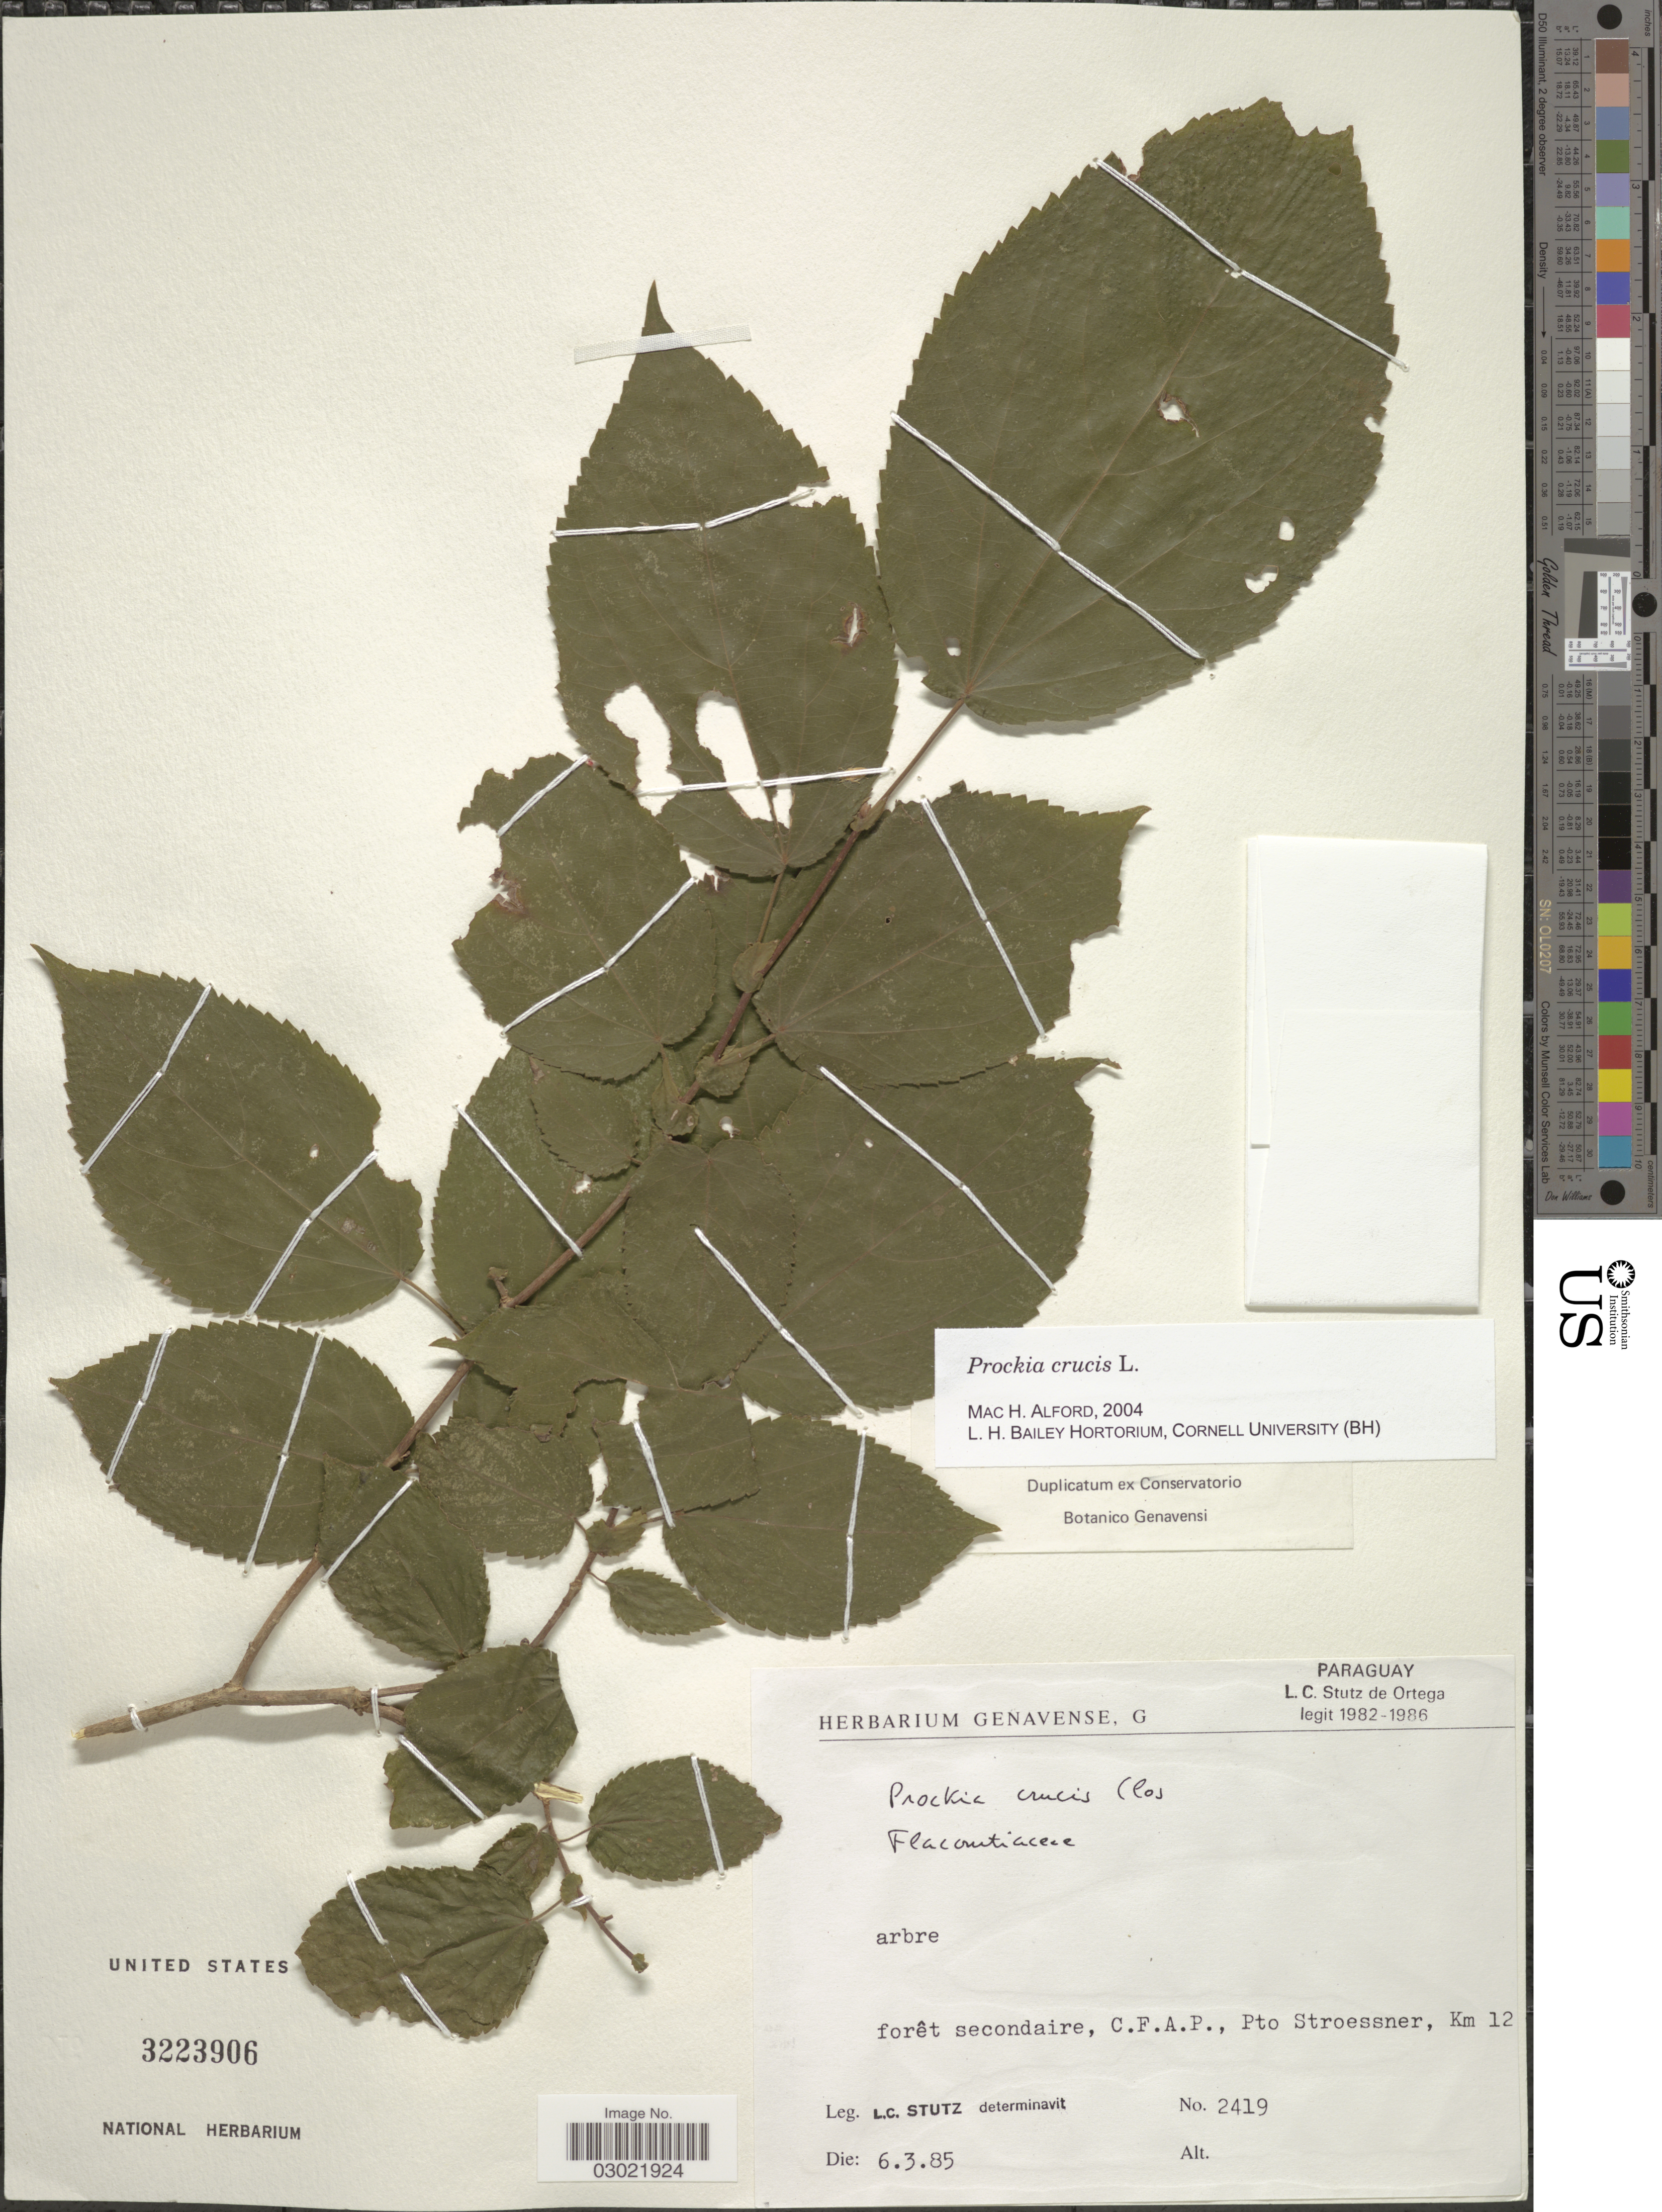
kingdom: Plantae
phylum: Tracheophyta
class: Magnoliopsida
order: Malpighiales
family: Salicaceae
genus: Prockia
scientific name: Prockia crucis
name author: P. Browne ex L.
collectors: L. C. Stutz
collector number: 2419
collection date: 1985-03-06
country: Paraguay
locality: Forêt secondaire, C.F.A.P., Pto Stroessner, Km 12.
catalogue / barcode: US 3223906